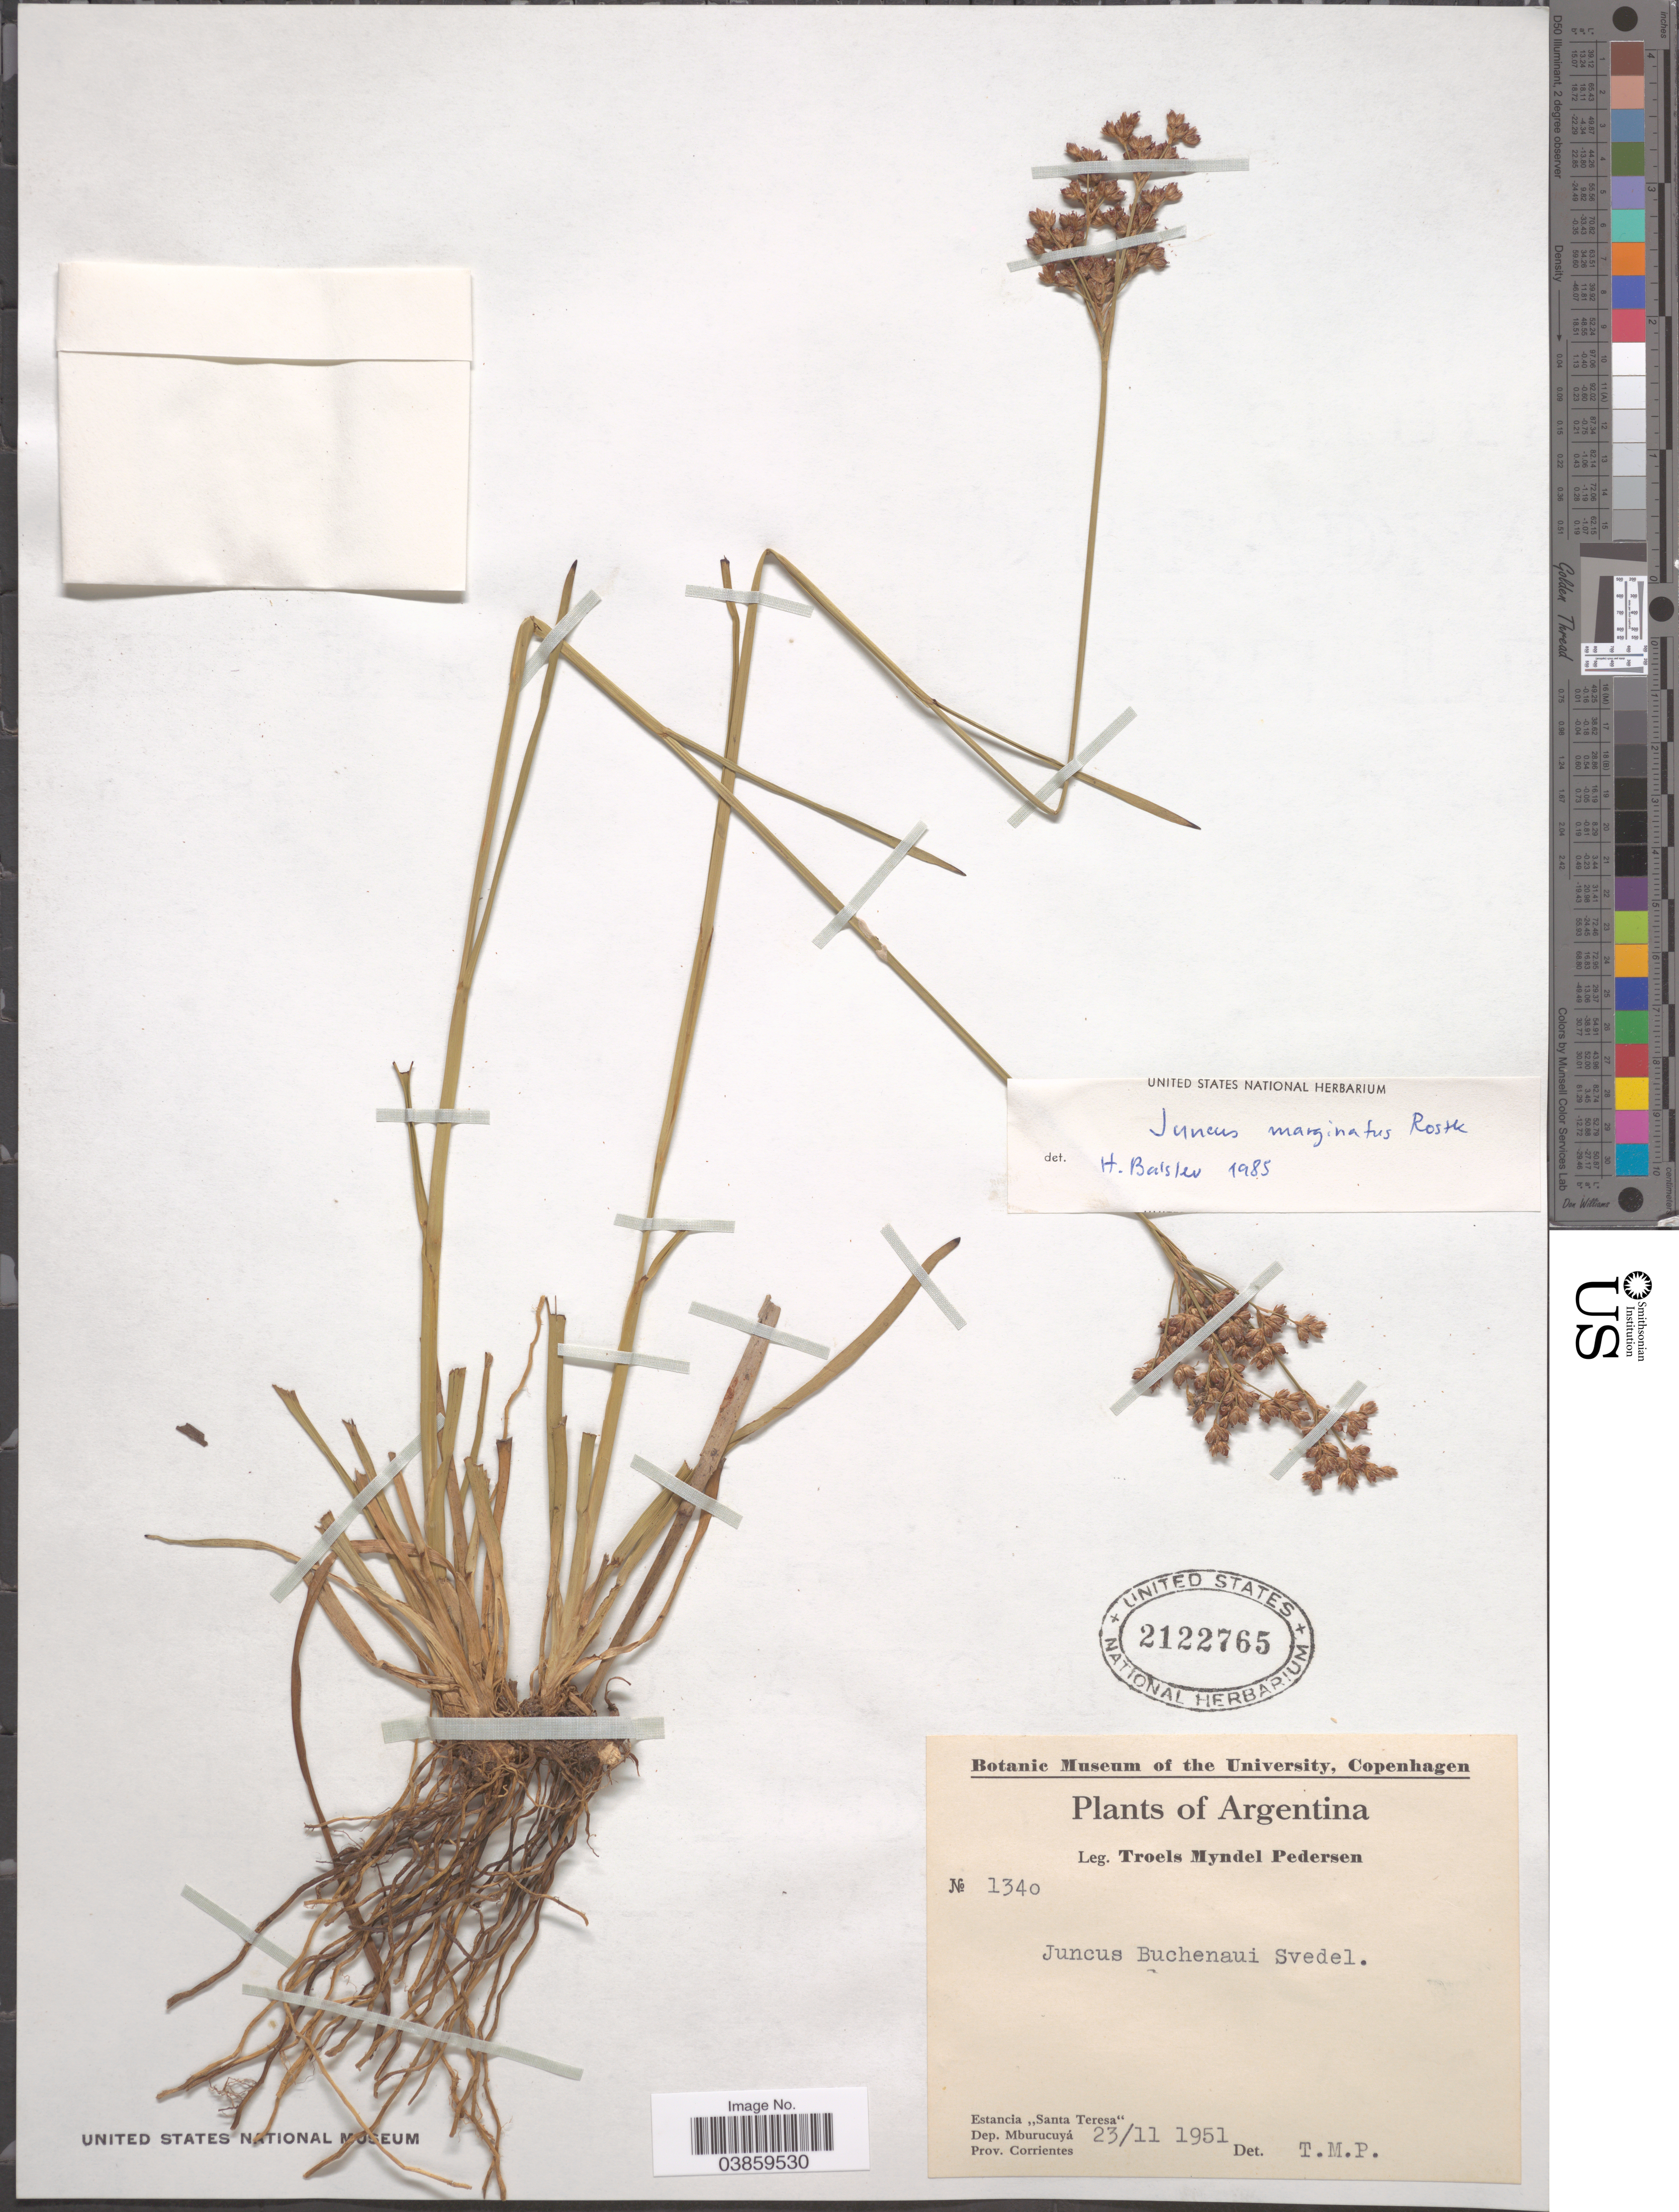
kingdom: Plantae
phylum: Tracheophyta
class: Liliopsida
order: Poales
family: Juncaceae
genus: Juncus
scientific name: Juncus marginatus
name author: Rostk.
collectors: T. Pederson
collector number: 1340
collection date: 1951-11-23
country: Argentina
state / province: Corrientes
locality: Estancia ,,Santa Teresa'. Dep. Mburucuyá.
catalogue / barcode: US 2122765